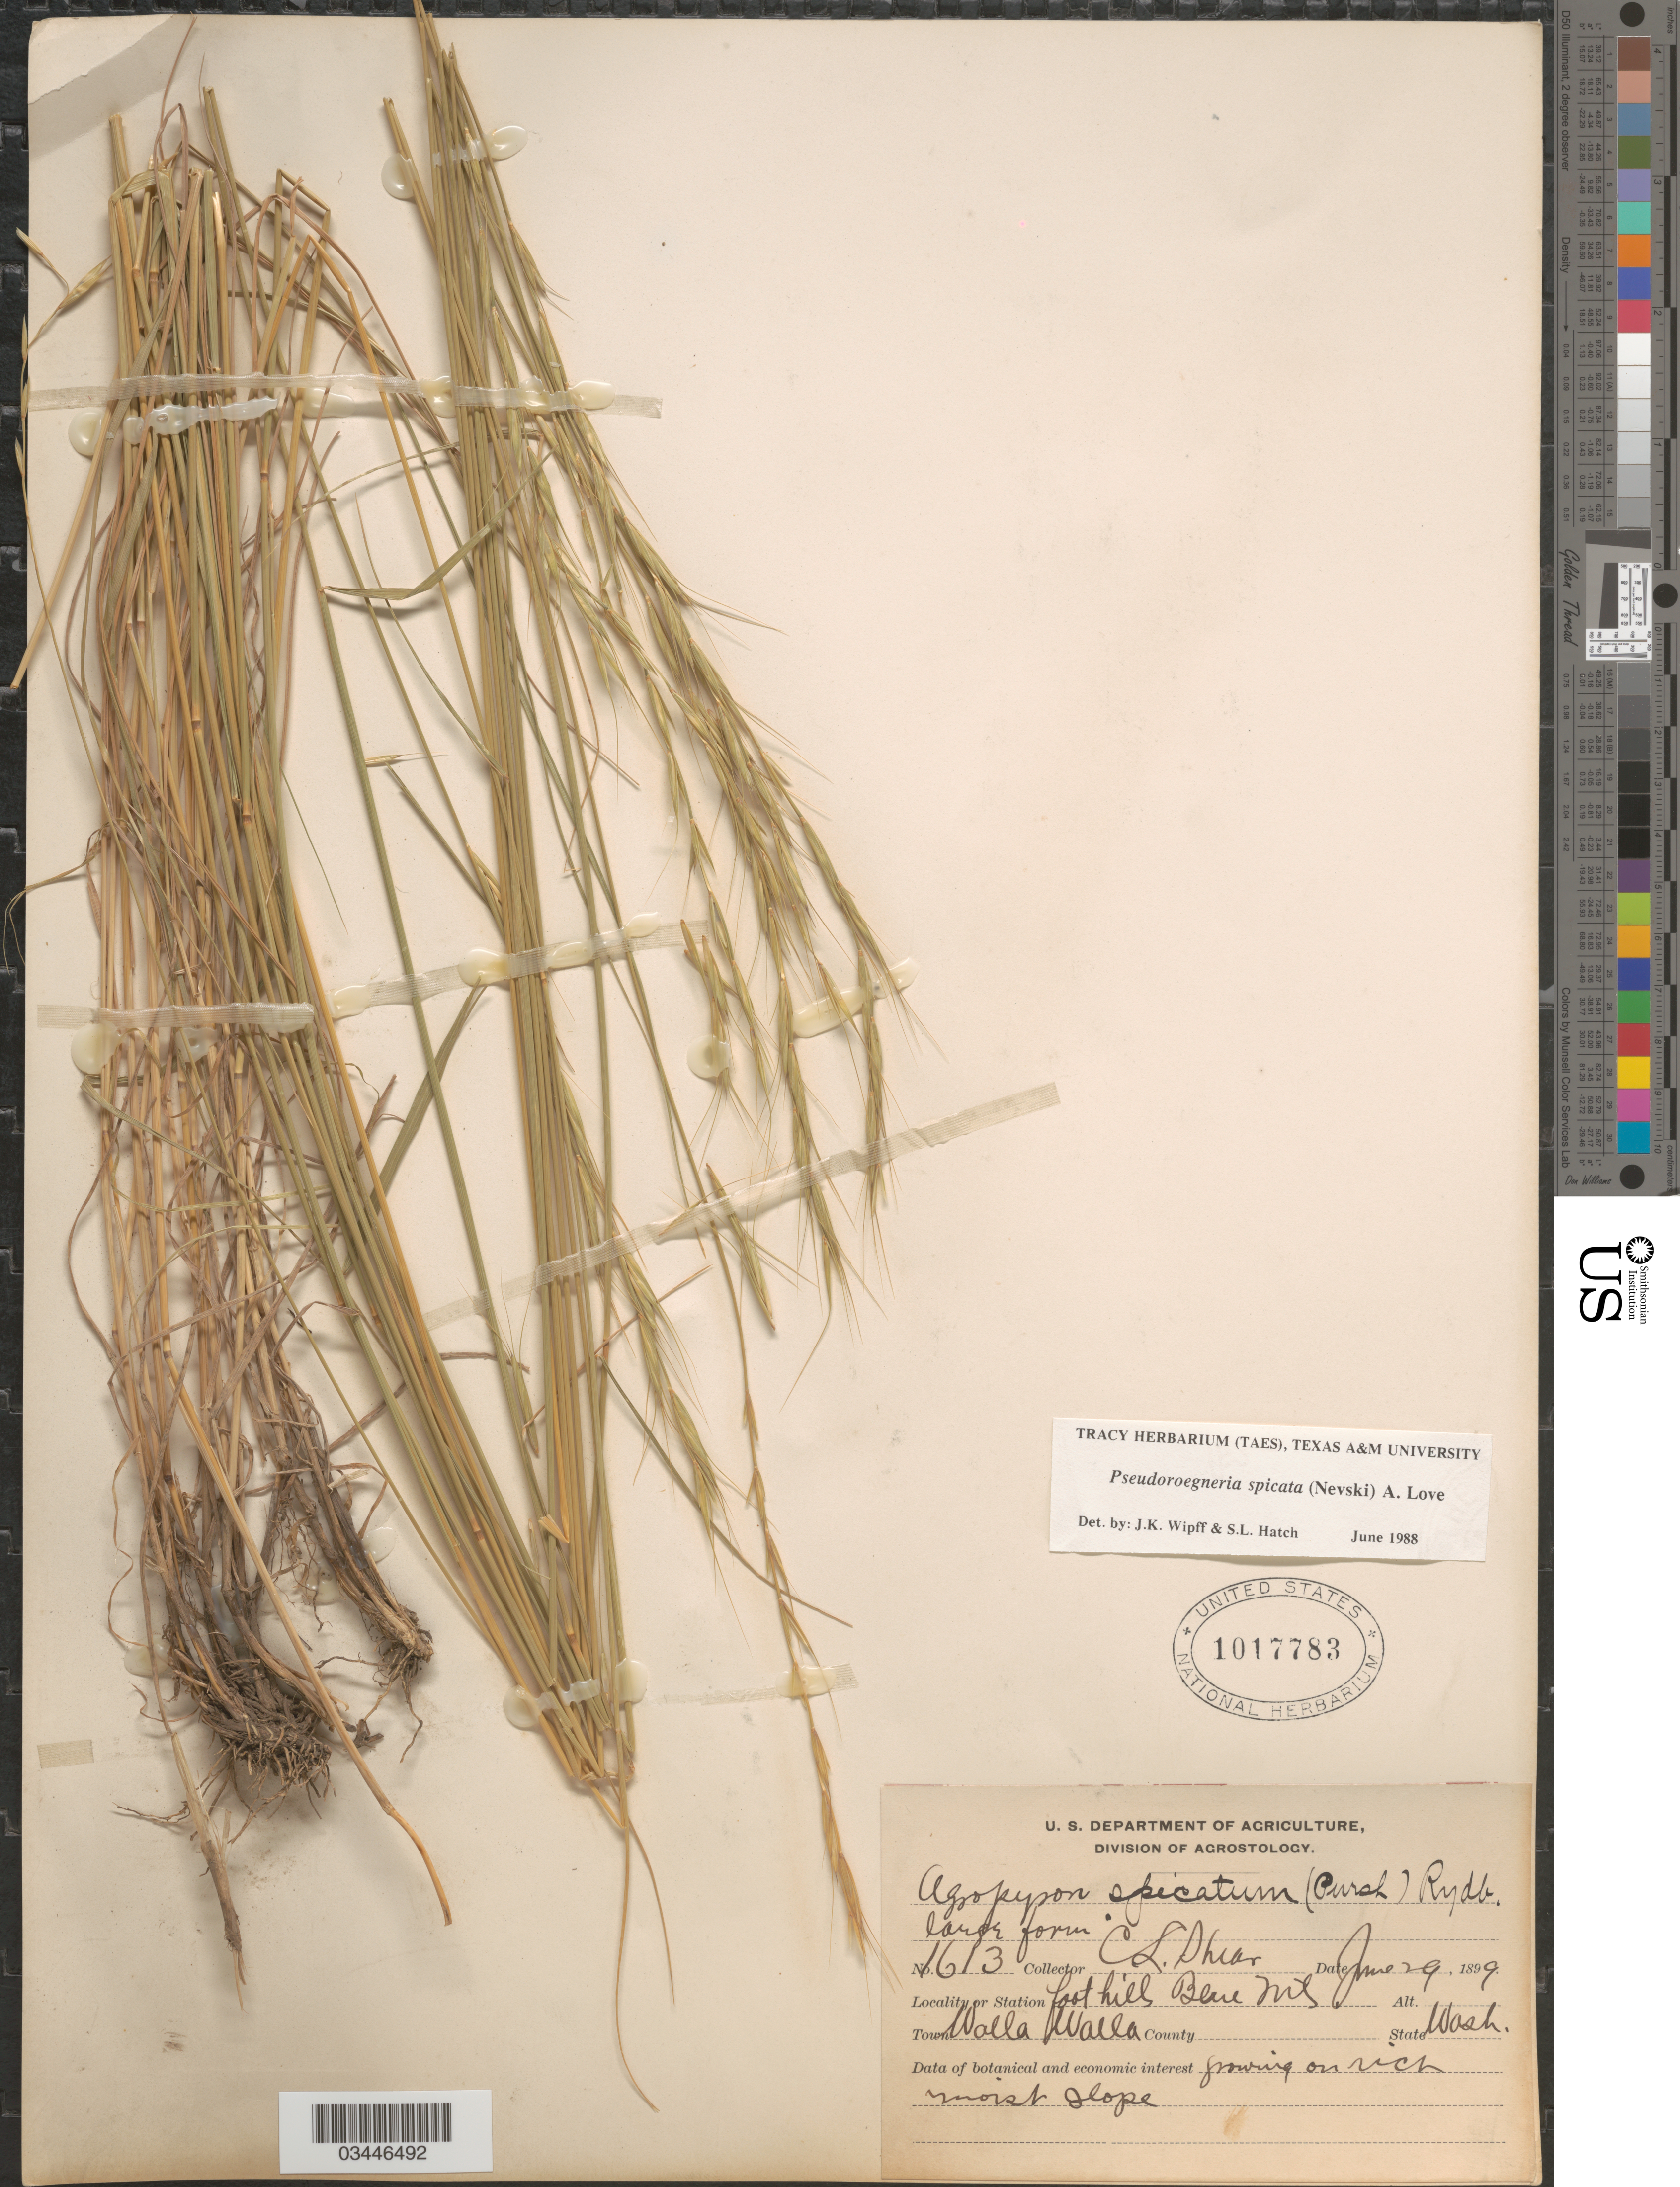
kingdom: Plantae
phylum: Tracheophyta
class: Liliopsida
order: Poales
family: Poaceae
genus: Pseudoroegneria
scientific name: Pseudoroegneria spicata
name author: (Pursh) Á. Löve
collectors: C. L. Shear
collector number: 1613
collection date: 1899-06-29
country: United States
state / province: Washington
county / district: Walla Walla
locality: Foothill, Blue Mts. Town Walla Walla.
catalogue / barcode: US 1017783